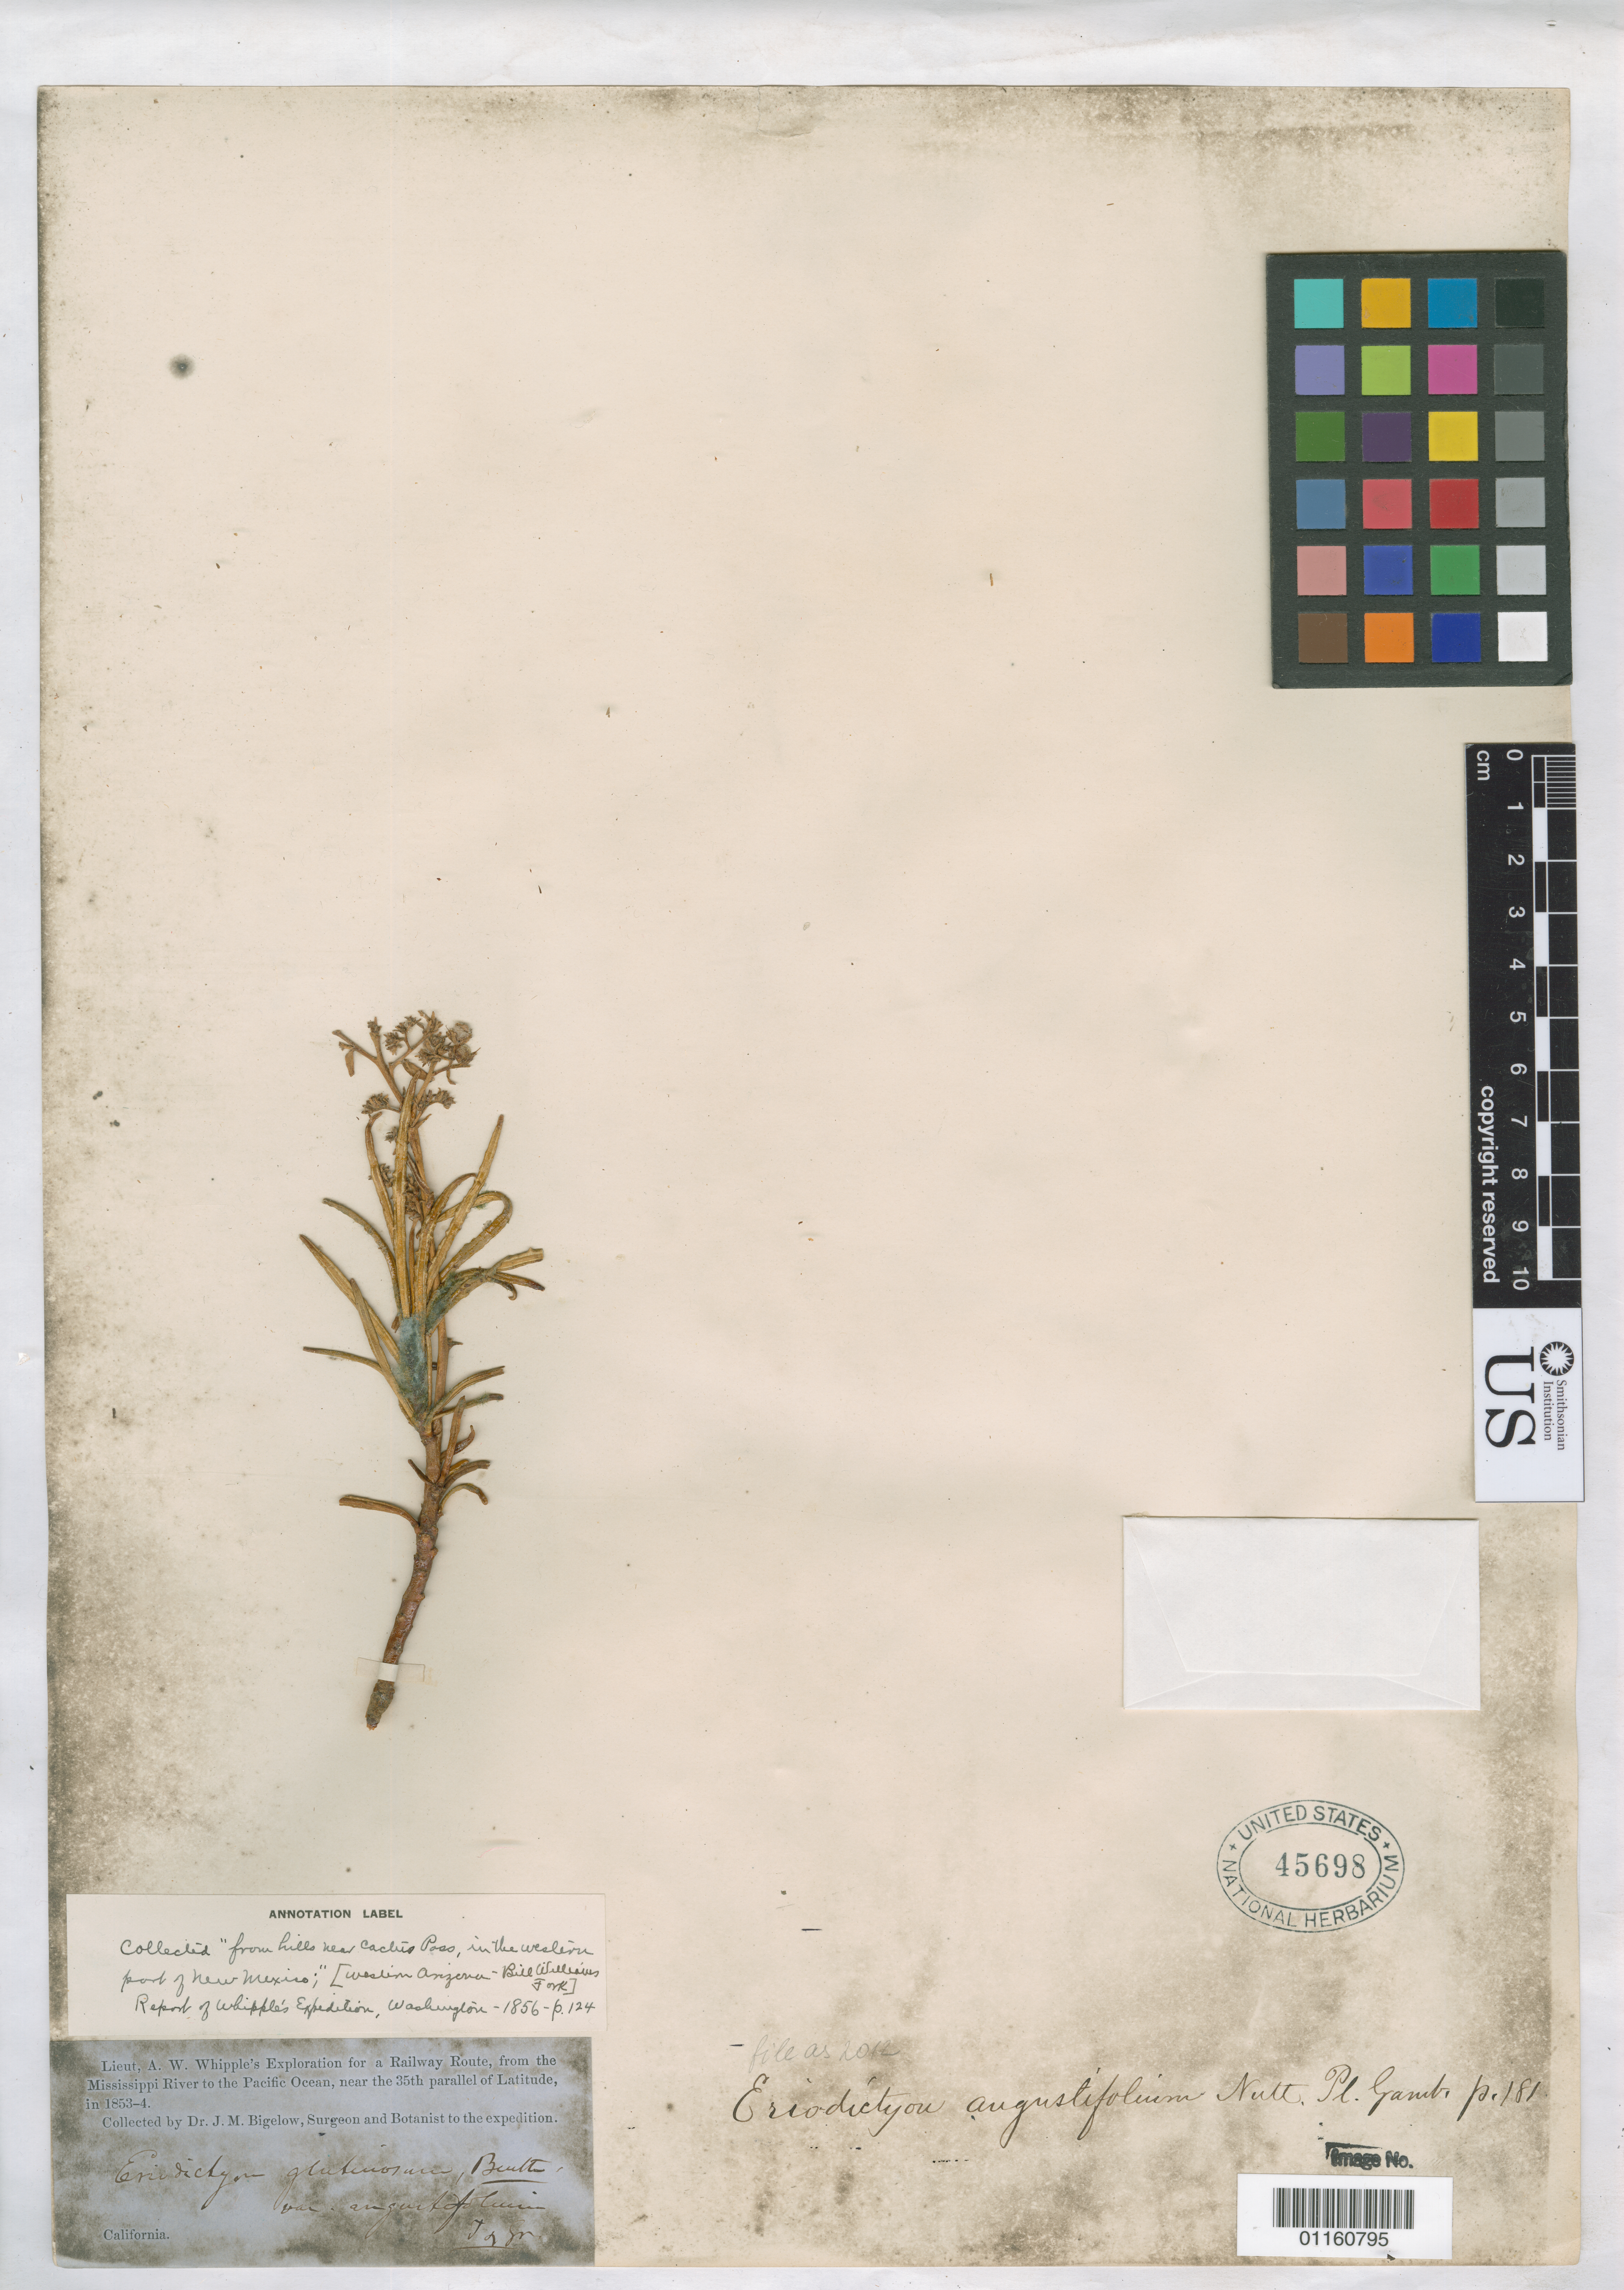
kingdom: Plantae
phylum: Tracheophyta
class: Magnoliopsida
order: Boraginales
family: Namaceae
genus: Eriodictyon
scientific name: Eriodictyon angustifolium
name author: Nutt.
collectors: J. M. Bigelow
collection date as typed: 1853 to -- --- 1854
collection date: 1853/1854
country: United States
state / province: California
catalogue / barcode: US 45698